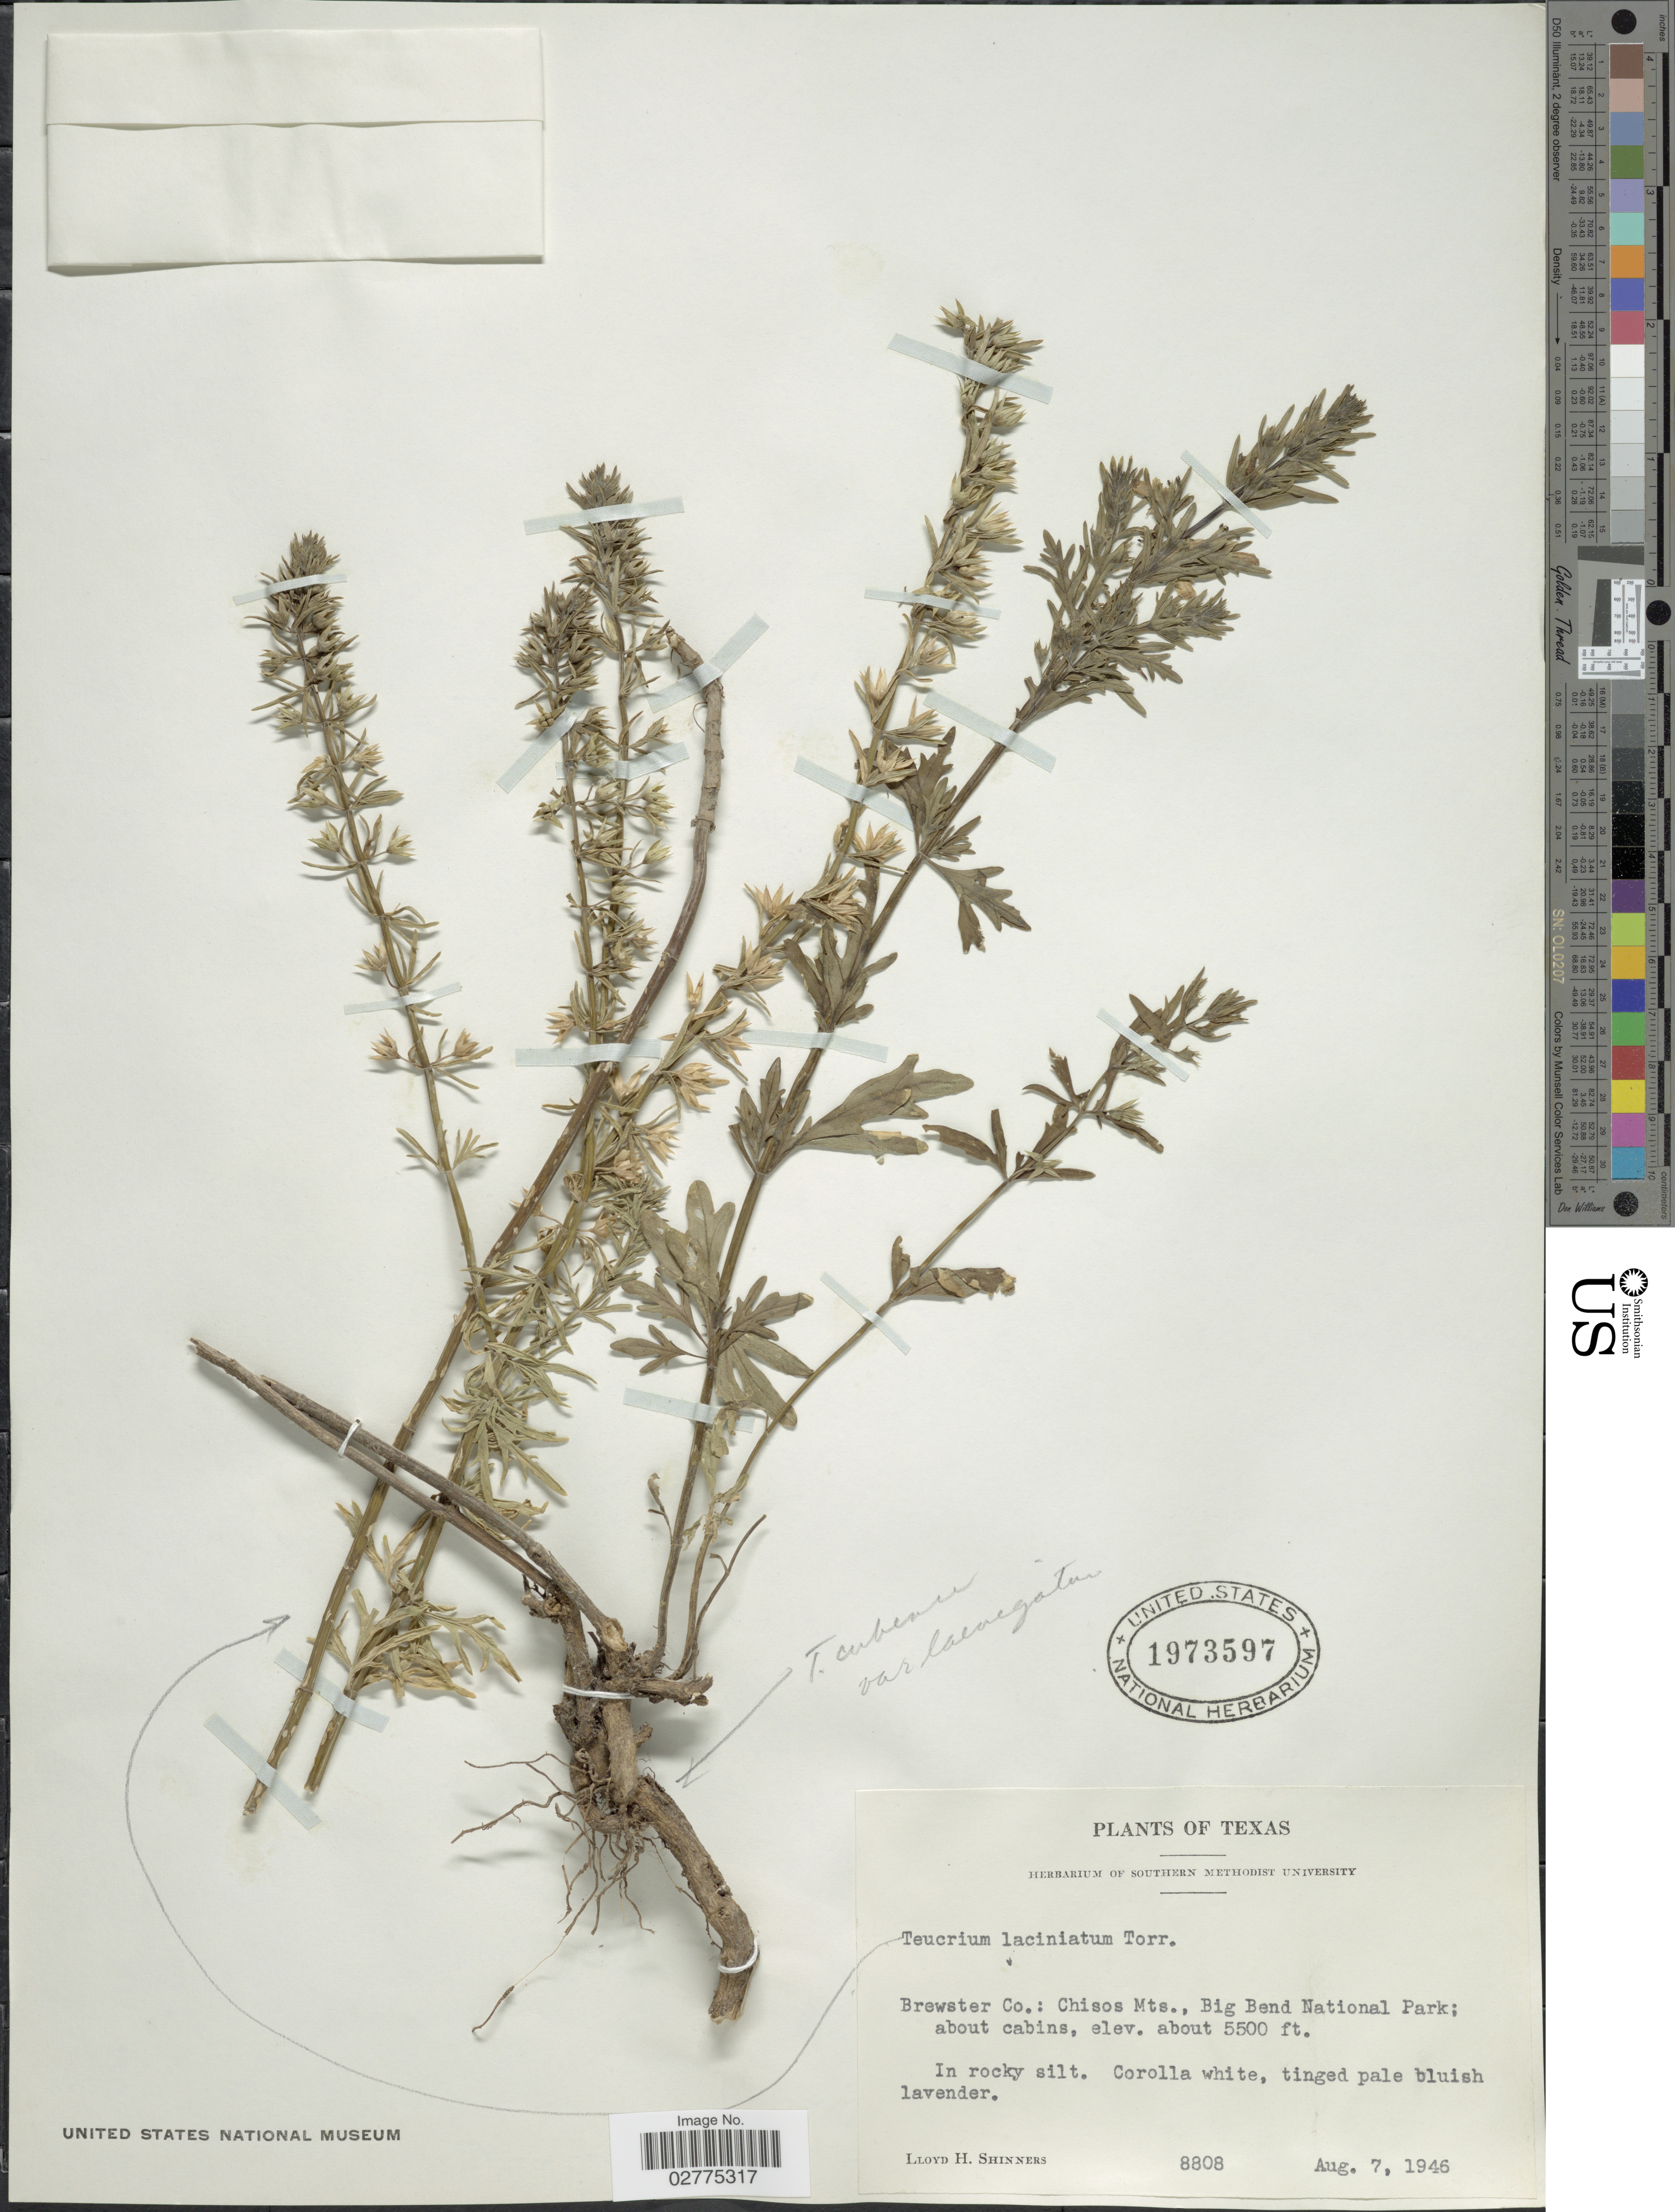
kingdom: Plantae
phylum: Tracheophyta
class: Magnoliopsida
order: Lamiales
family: Lamiaceae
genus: Teucrium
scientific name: Teucrium laciniatum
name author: Torr.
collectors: L. H. Shinners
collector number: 8808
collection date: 1946-08-07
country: United States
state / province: Texas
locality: Brewster Co.: Chisos Mts., Big Bend National Park; about cabins.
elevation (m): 1676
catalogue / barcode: US 1973597